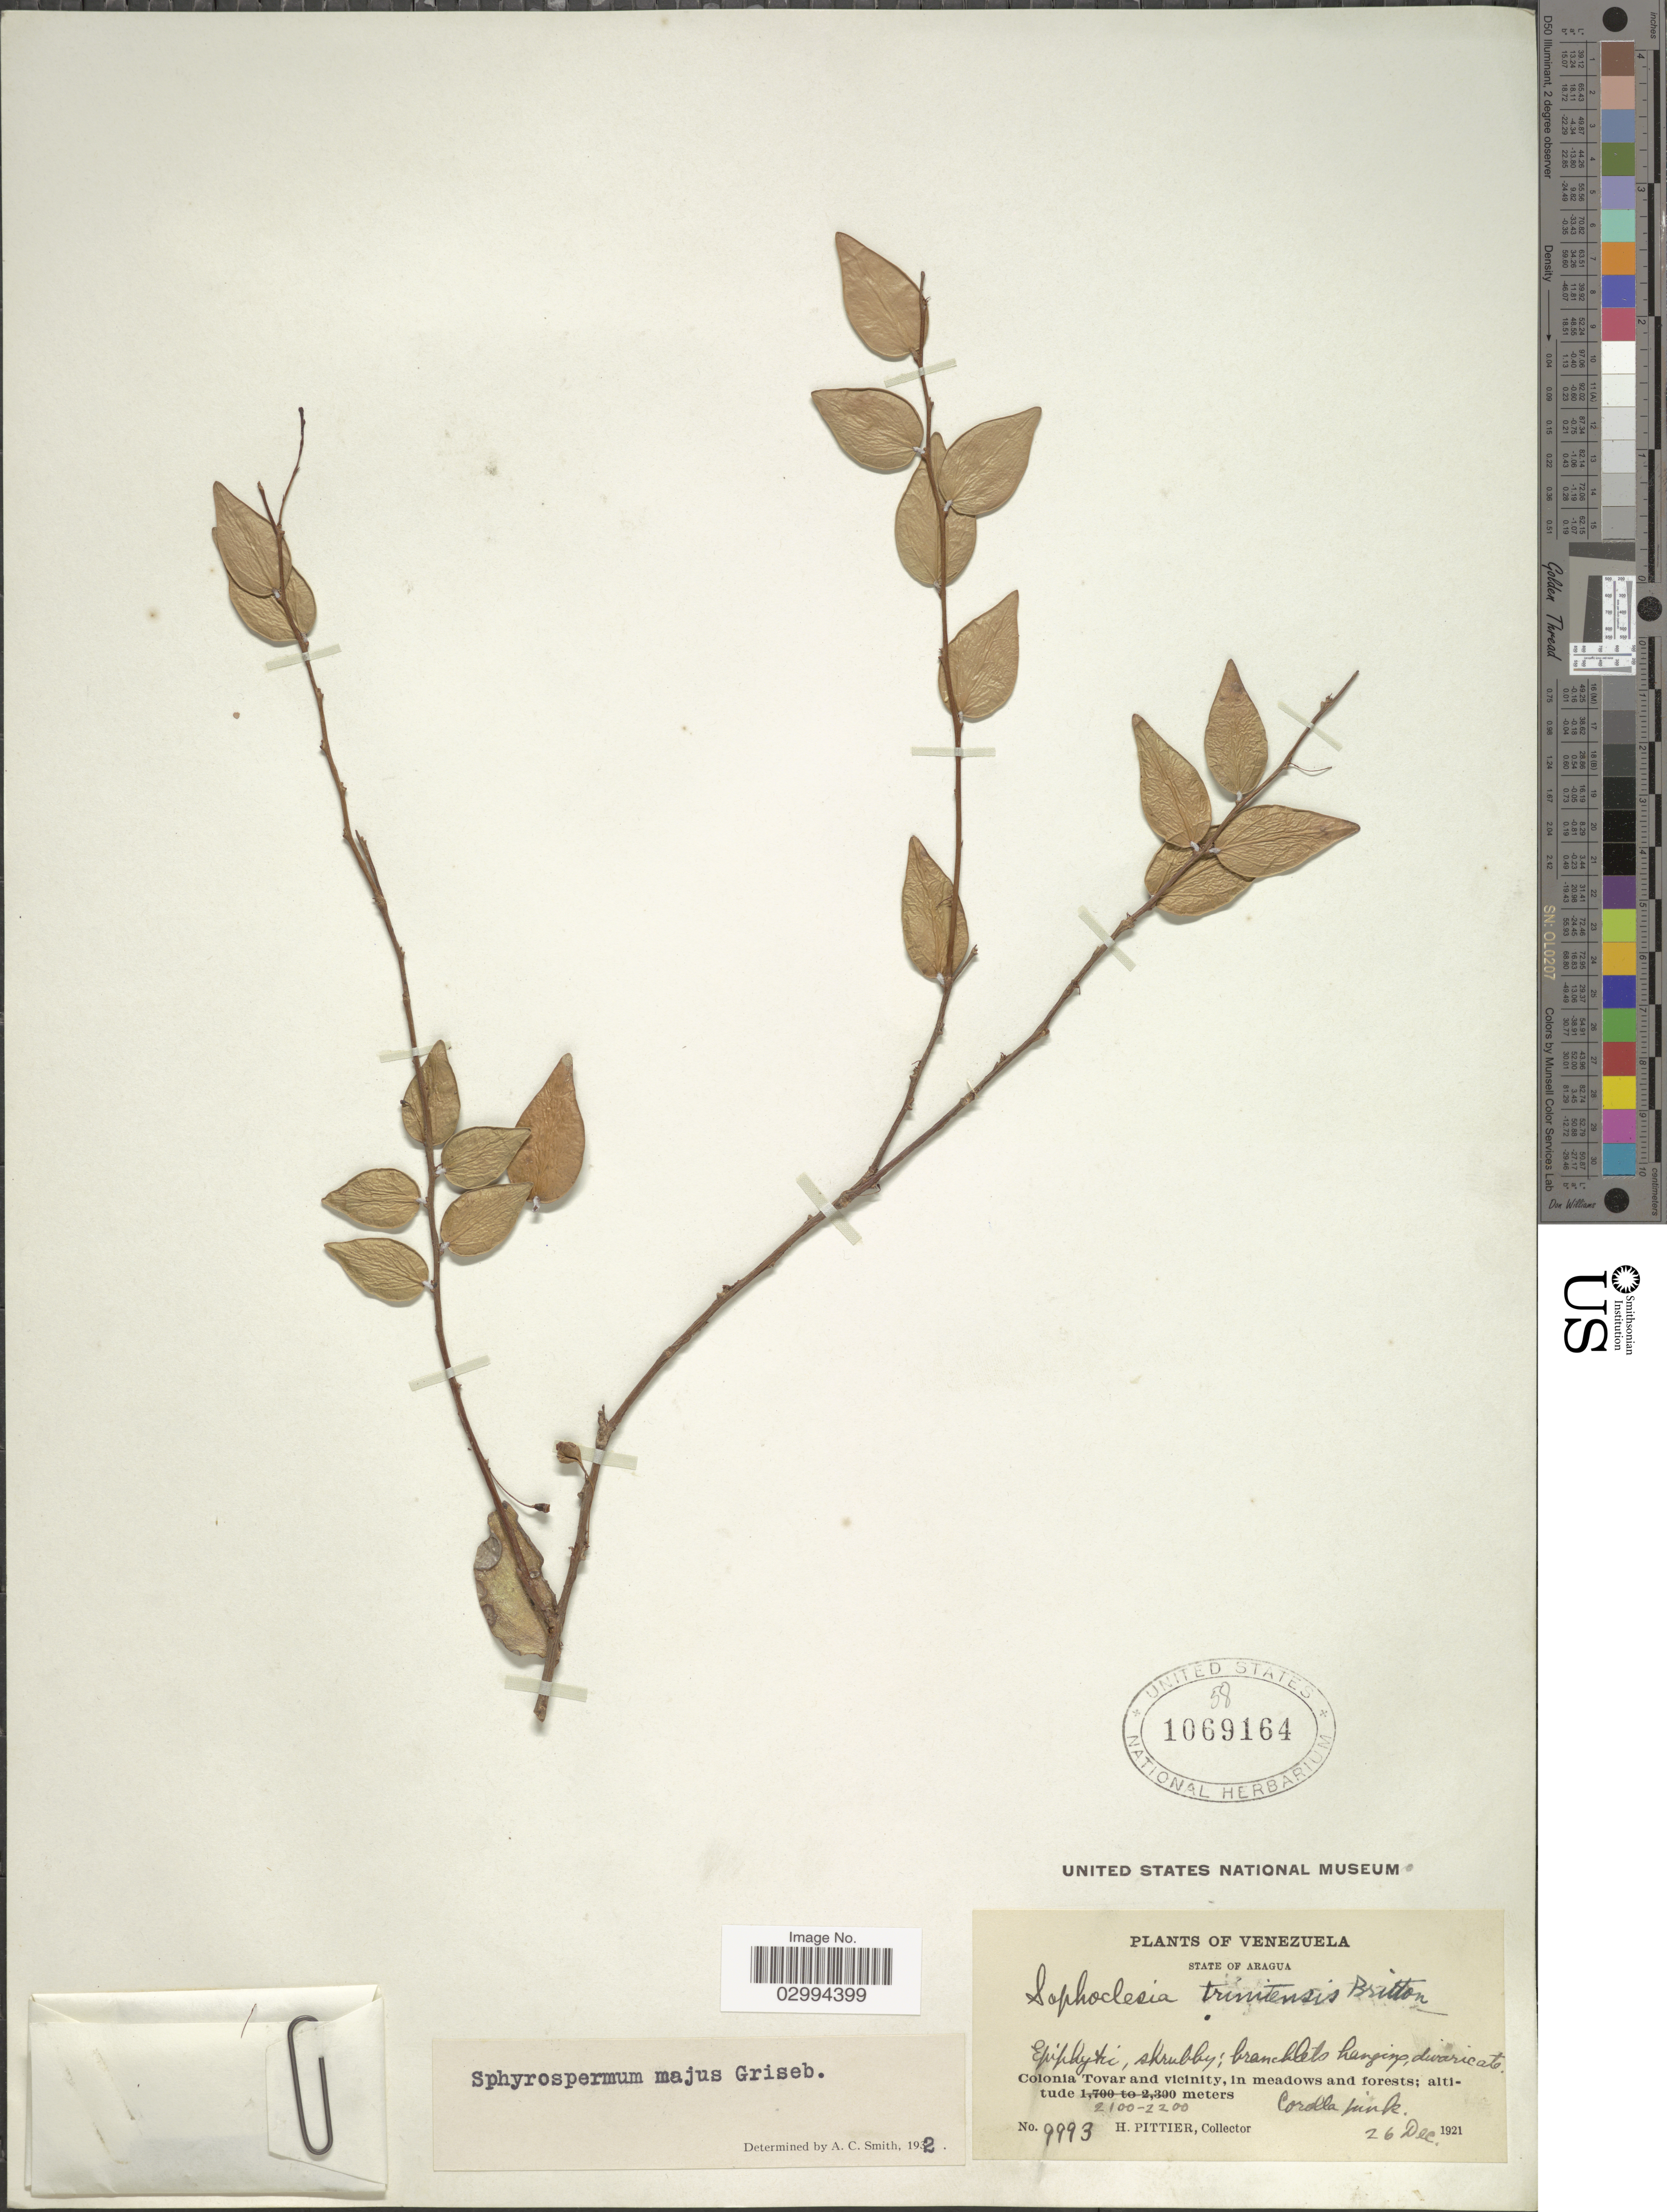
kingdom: Plantae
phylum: Tracheophyta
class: Magnoliopsida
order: Ericales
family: Ericaceae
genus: Sphyrospermum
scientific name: Sphyrospermum majus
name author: Griseb.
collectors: H. F. Pittier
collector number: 9993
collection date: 1921-12-26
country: Venezuela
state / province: Aragua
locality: Colonia Tovar and vicinity, in meadows and forests.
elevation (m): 2100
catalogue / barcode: US 1069164